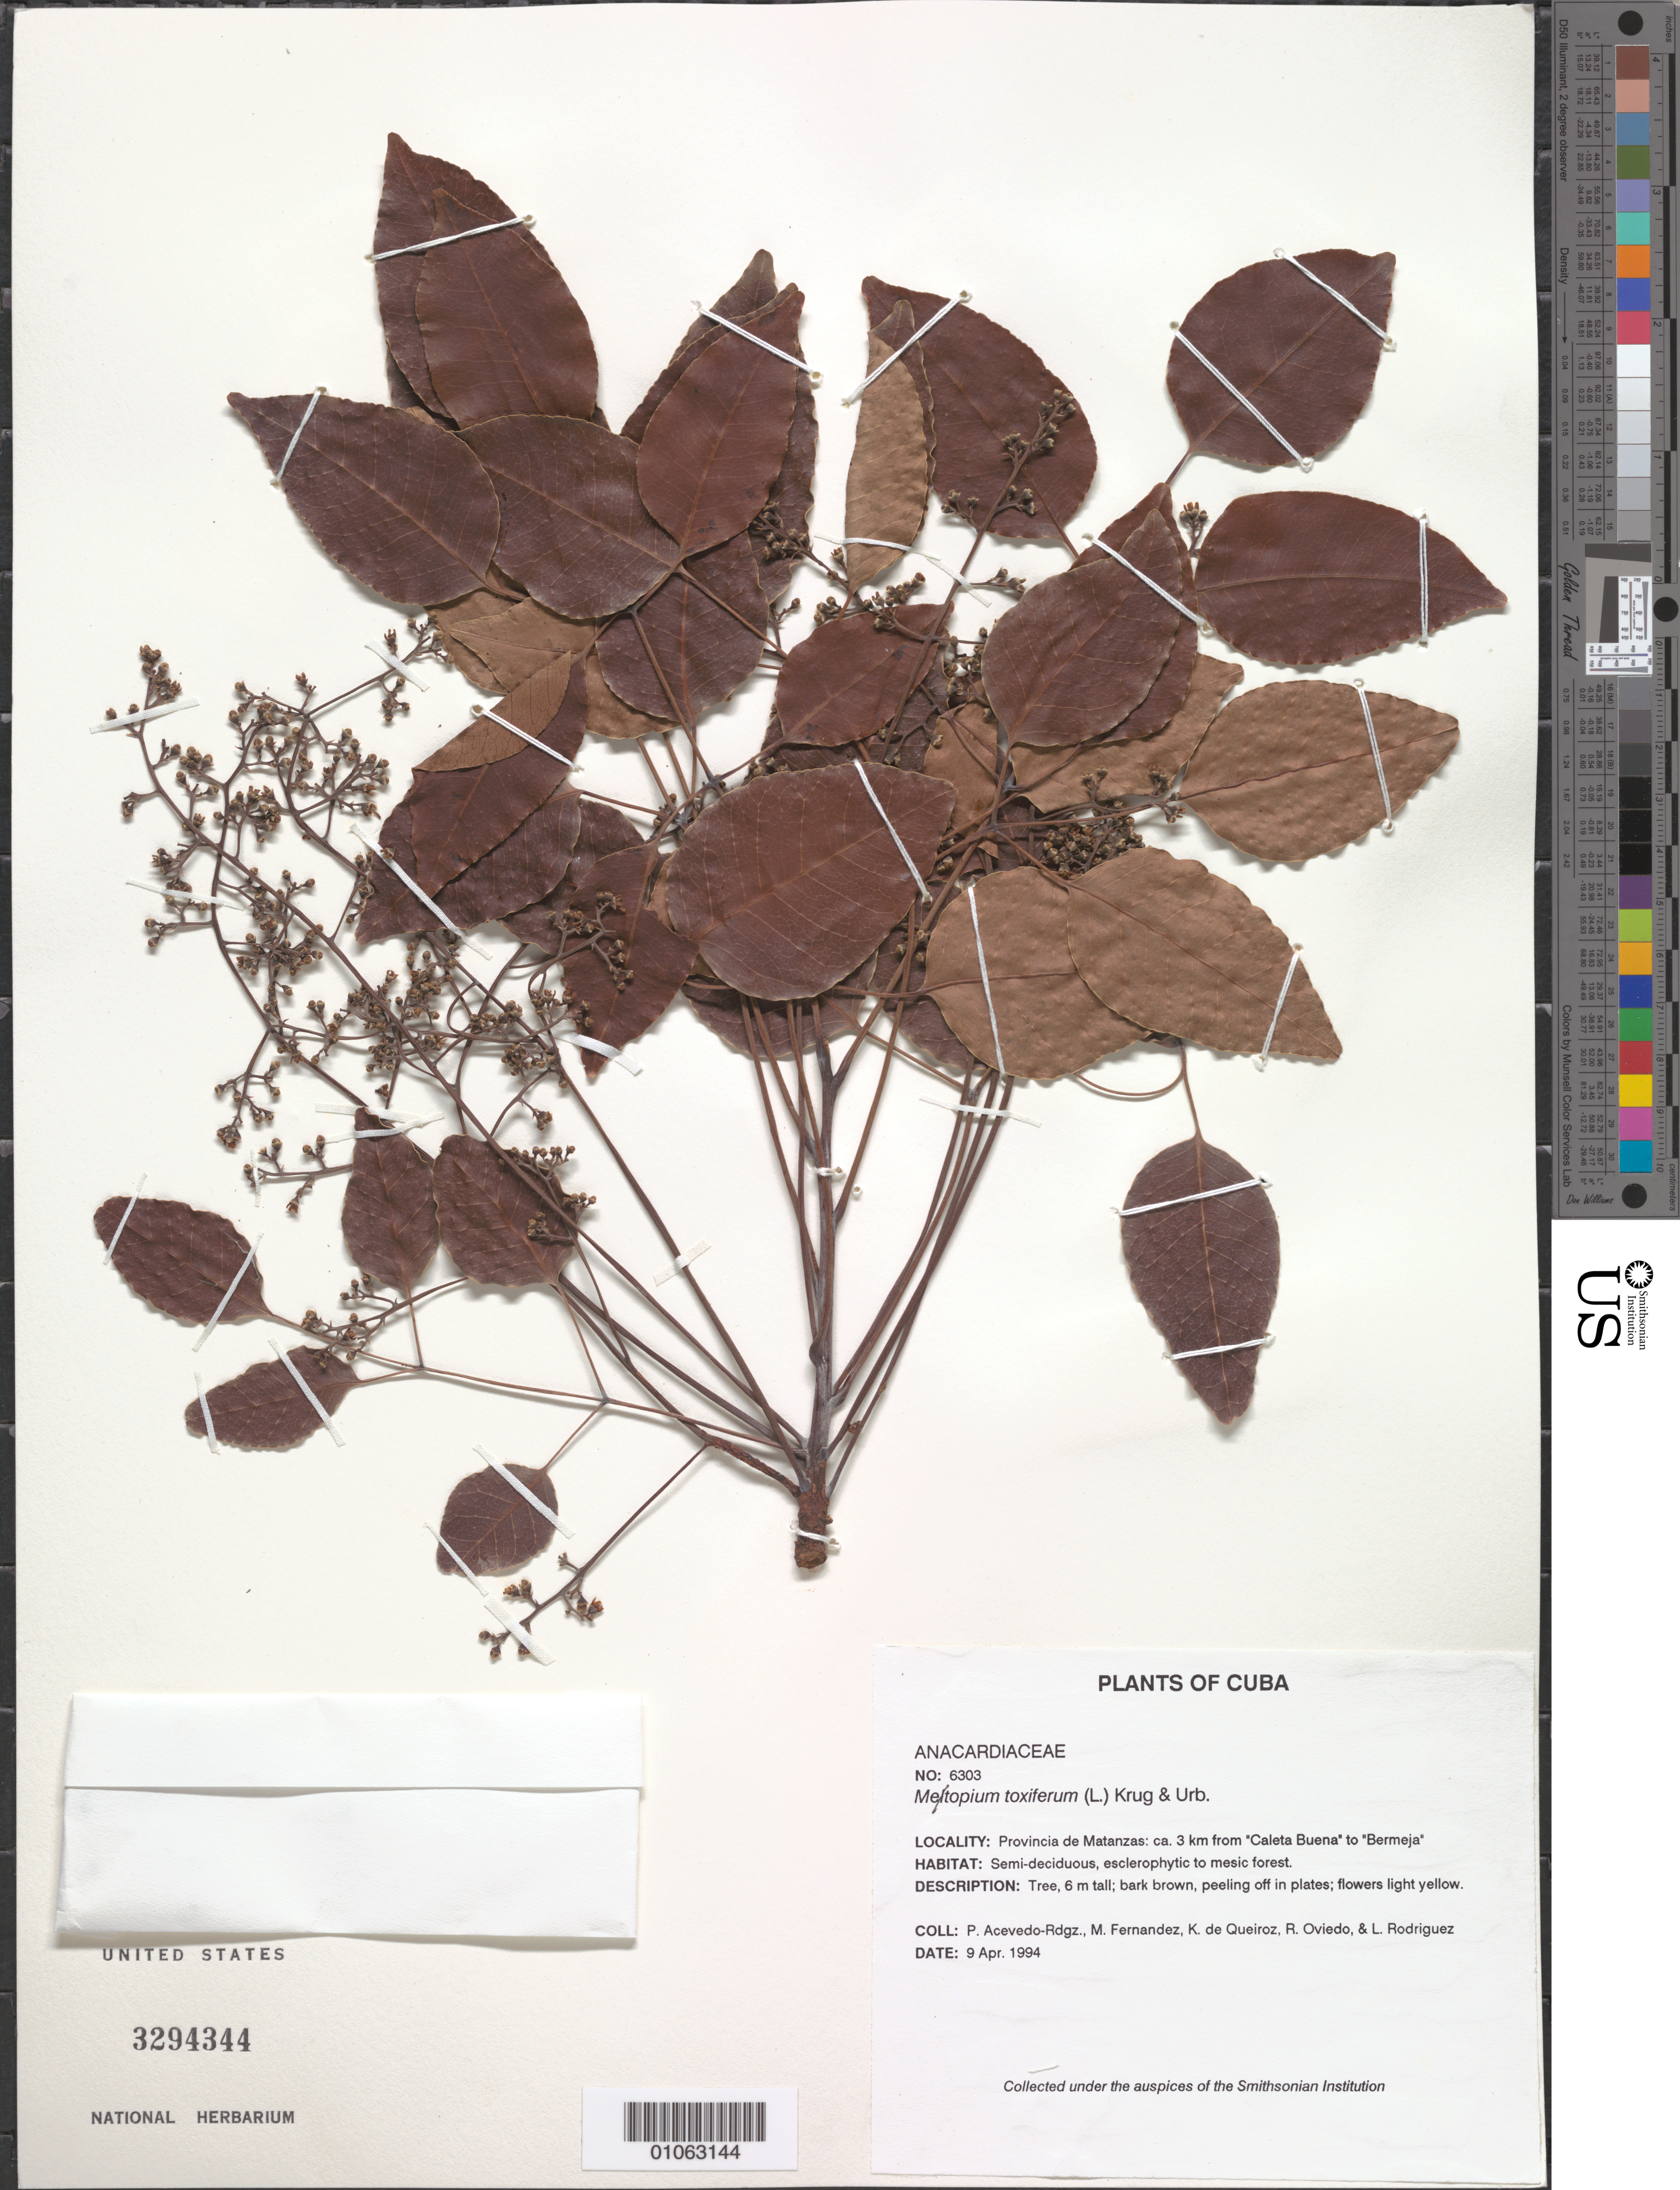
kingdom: Plantae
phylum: Tracheophyta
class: Magnoliopsida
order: Sapindales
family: Anacardiaceae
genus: Metopium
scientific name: Metopium toxiferum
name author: (L.) Krug & Urb.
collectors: P. Acevedo-Rodr., M. Fernández, R. Oviedo & L. Rodriguez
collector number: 6303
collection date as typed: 09 Apr 1994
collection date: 1994-04-09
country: Cuba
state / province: Matanzas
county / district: Municipio de Ciénaga de Zapata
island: Cuba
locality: ca 3km from "Caleta Buena" to "Bermejas"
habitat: Semi-deciduous, esclerophytic to mesic forest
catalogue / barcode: US 3294344